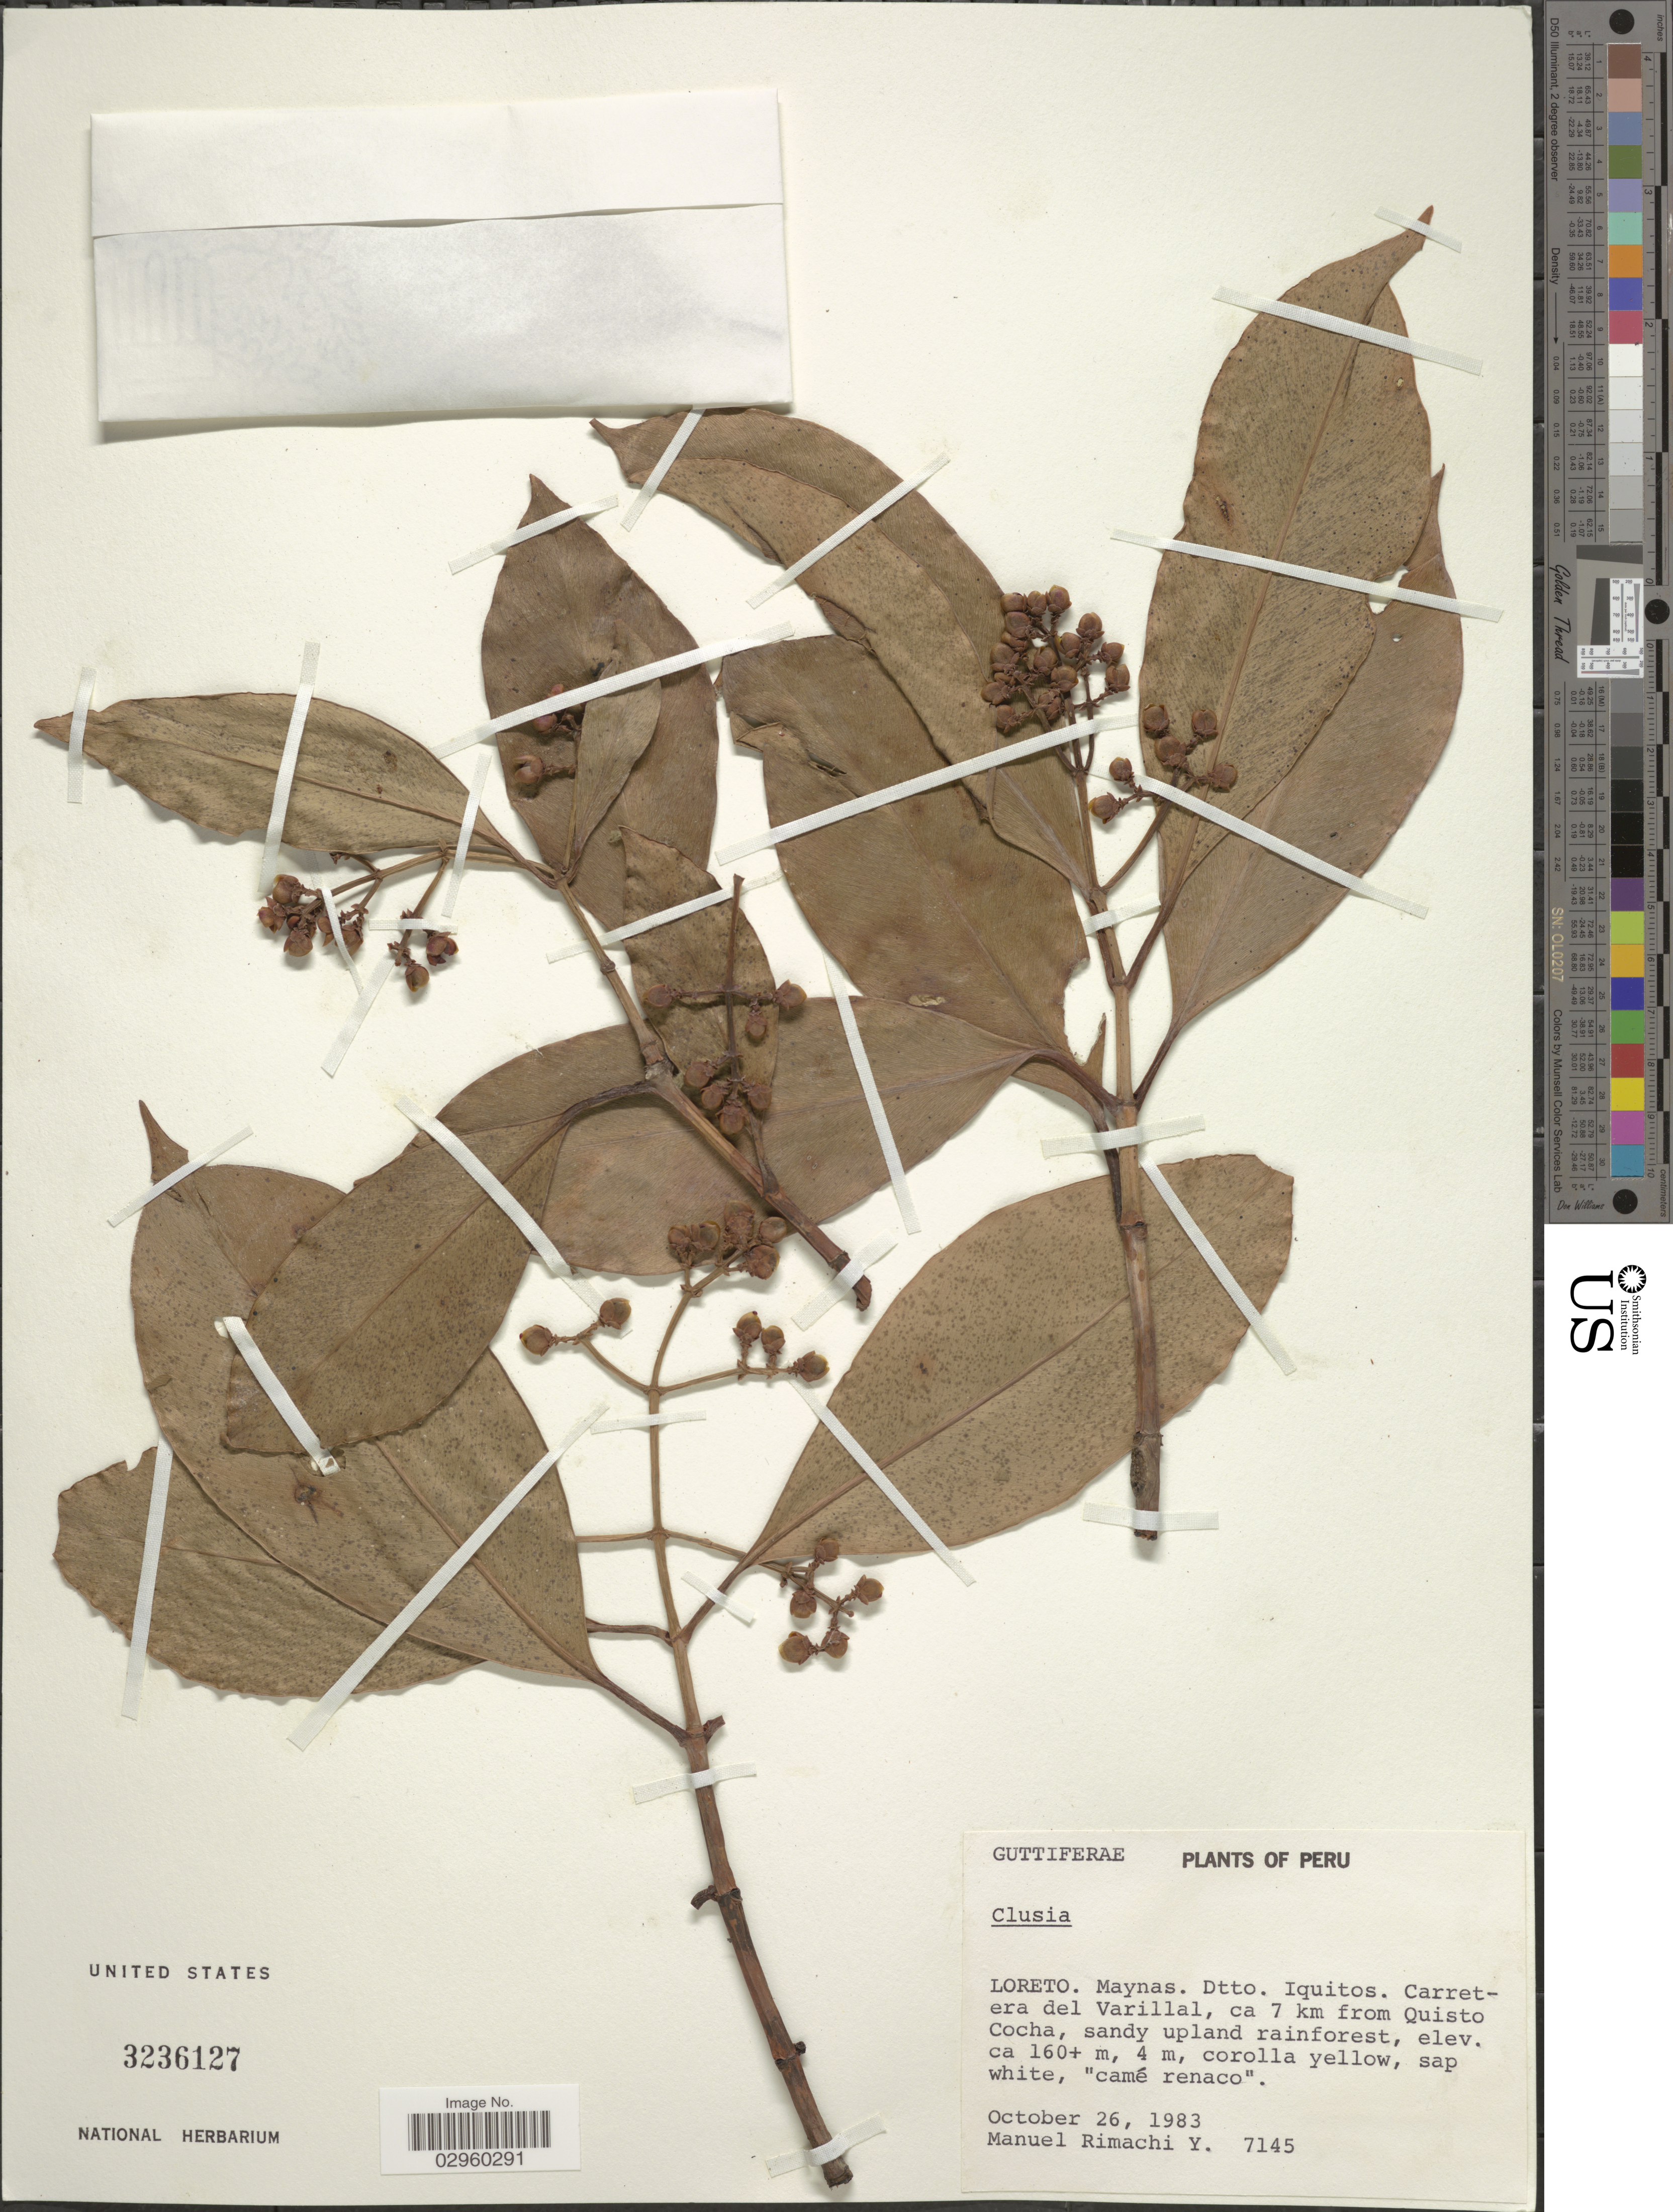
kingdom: Plantae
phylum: Tracheophyta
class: Magnoliopsida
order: Malpighiales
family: Clusiaceae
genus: Clusia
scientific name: Clusia sp.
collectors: M. Rimachi Y.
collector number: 7145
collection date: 1983-10-26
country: Peru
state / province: Loreto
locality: Maynas: Dtto. Iquitos. Carretera del Varillal, ca 7 km from Quisto Cocha.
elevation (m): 160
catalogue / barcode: US 3236127